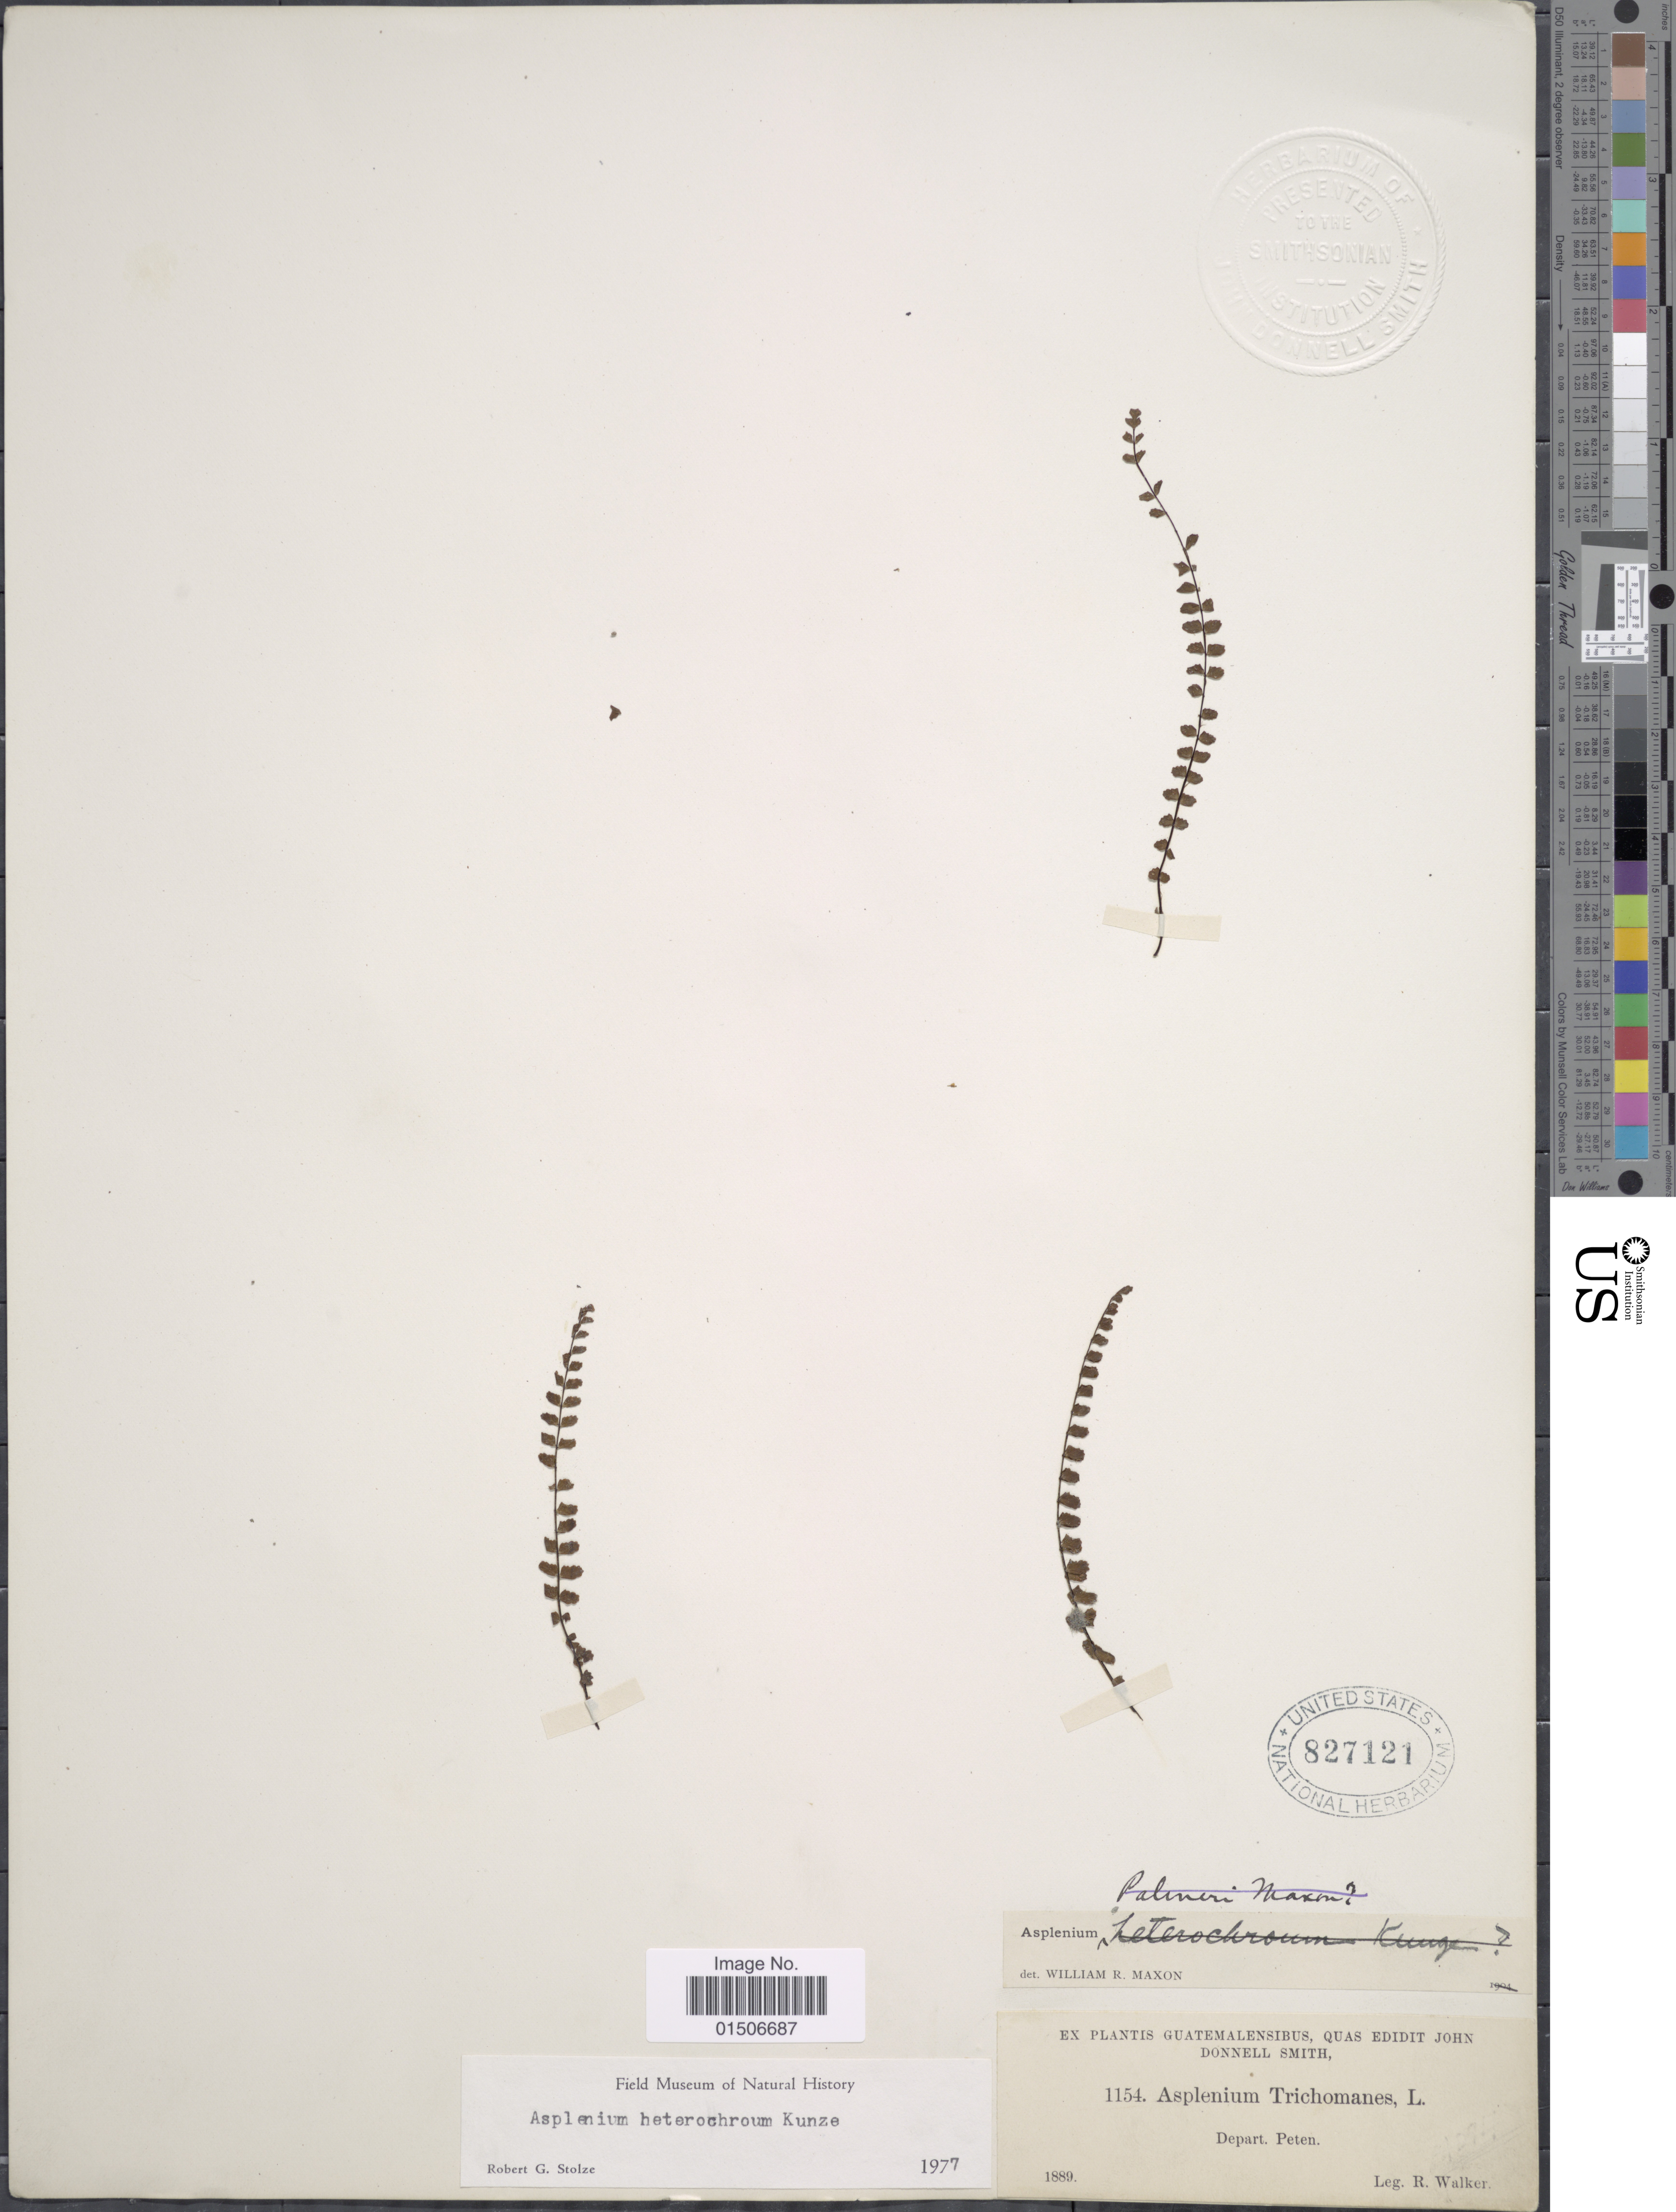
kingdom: Plantae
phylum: Tracheophyta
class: Polypodiopsida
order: Polypodiales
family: Aspleniaceae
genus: Asplenium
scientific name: Asplenium heterochroum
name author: Kunze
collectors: R. Walker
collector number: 1154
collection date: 1889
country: Guatemala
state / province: El Petén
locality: Depart. Peten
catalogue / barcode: US 827121